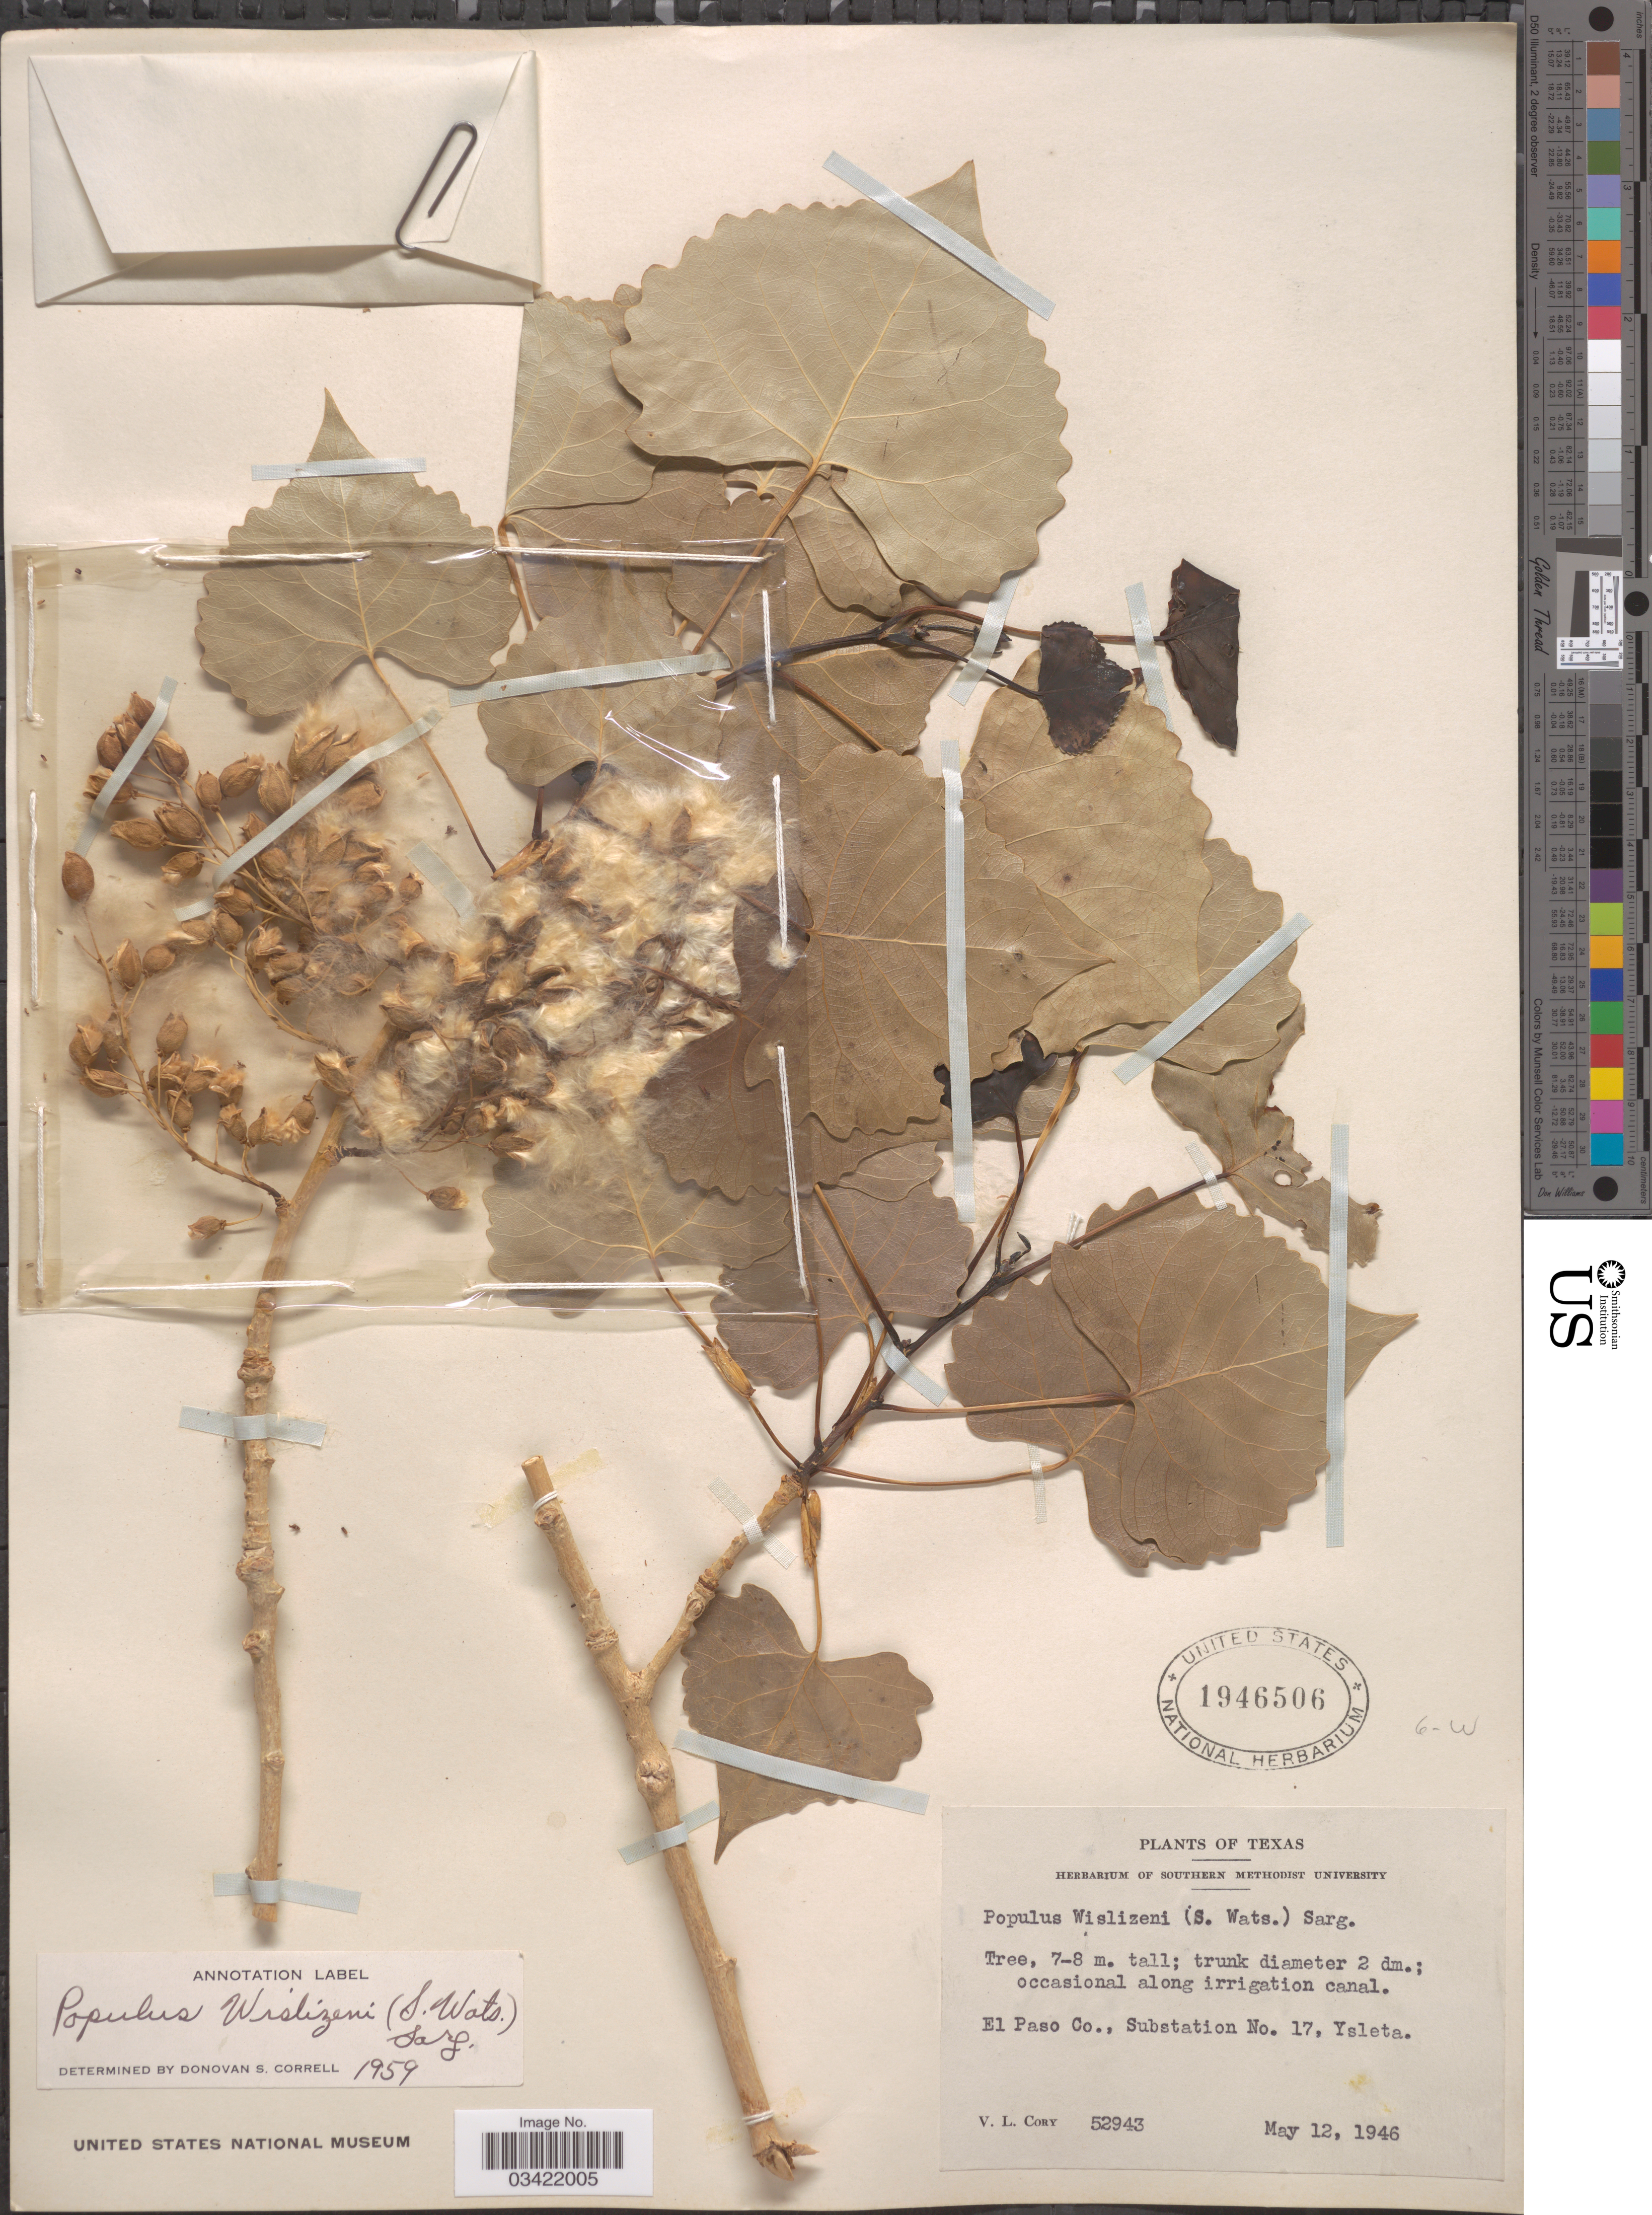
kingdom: Plantae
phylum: Tracheophyta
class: Magnoliopsida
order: Malpighiales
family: Salicaceae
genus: Populus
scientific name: Populus deltoides subsp. wislizeni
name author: (S. Watson) Eckenw.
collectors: V. Cory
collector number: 52943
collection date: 1946-05-12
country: United States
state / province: Texas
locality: El Paso Co., Substation No. 17, Ysleta.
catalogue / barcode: US 1946506